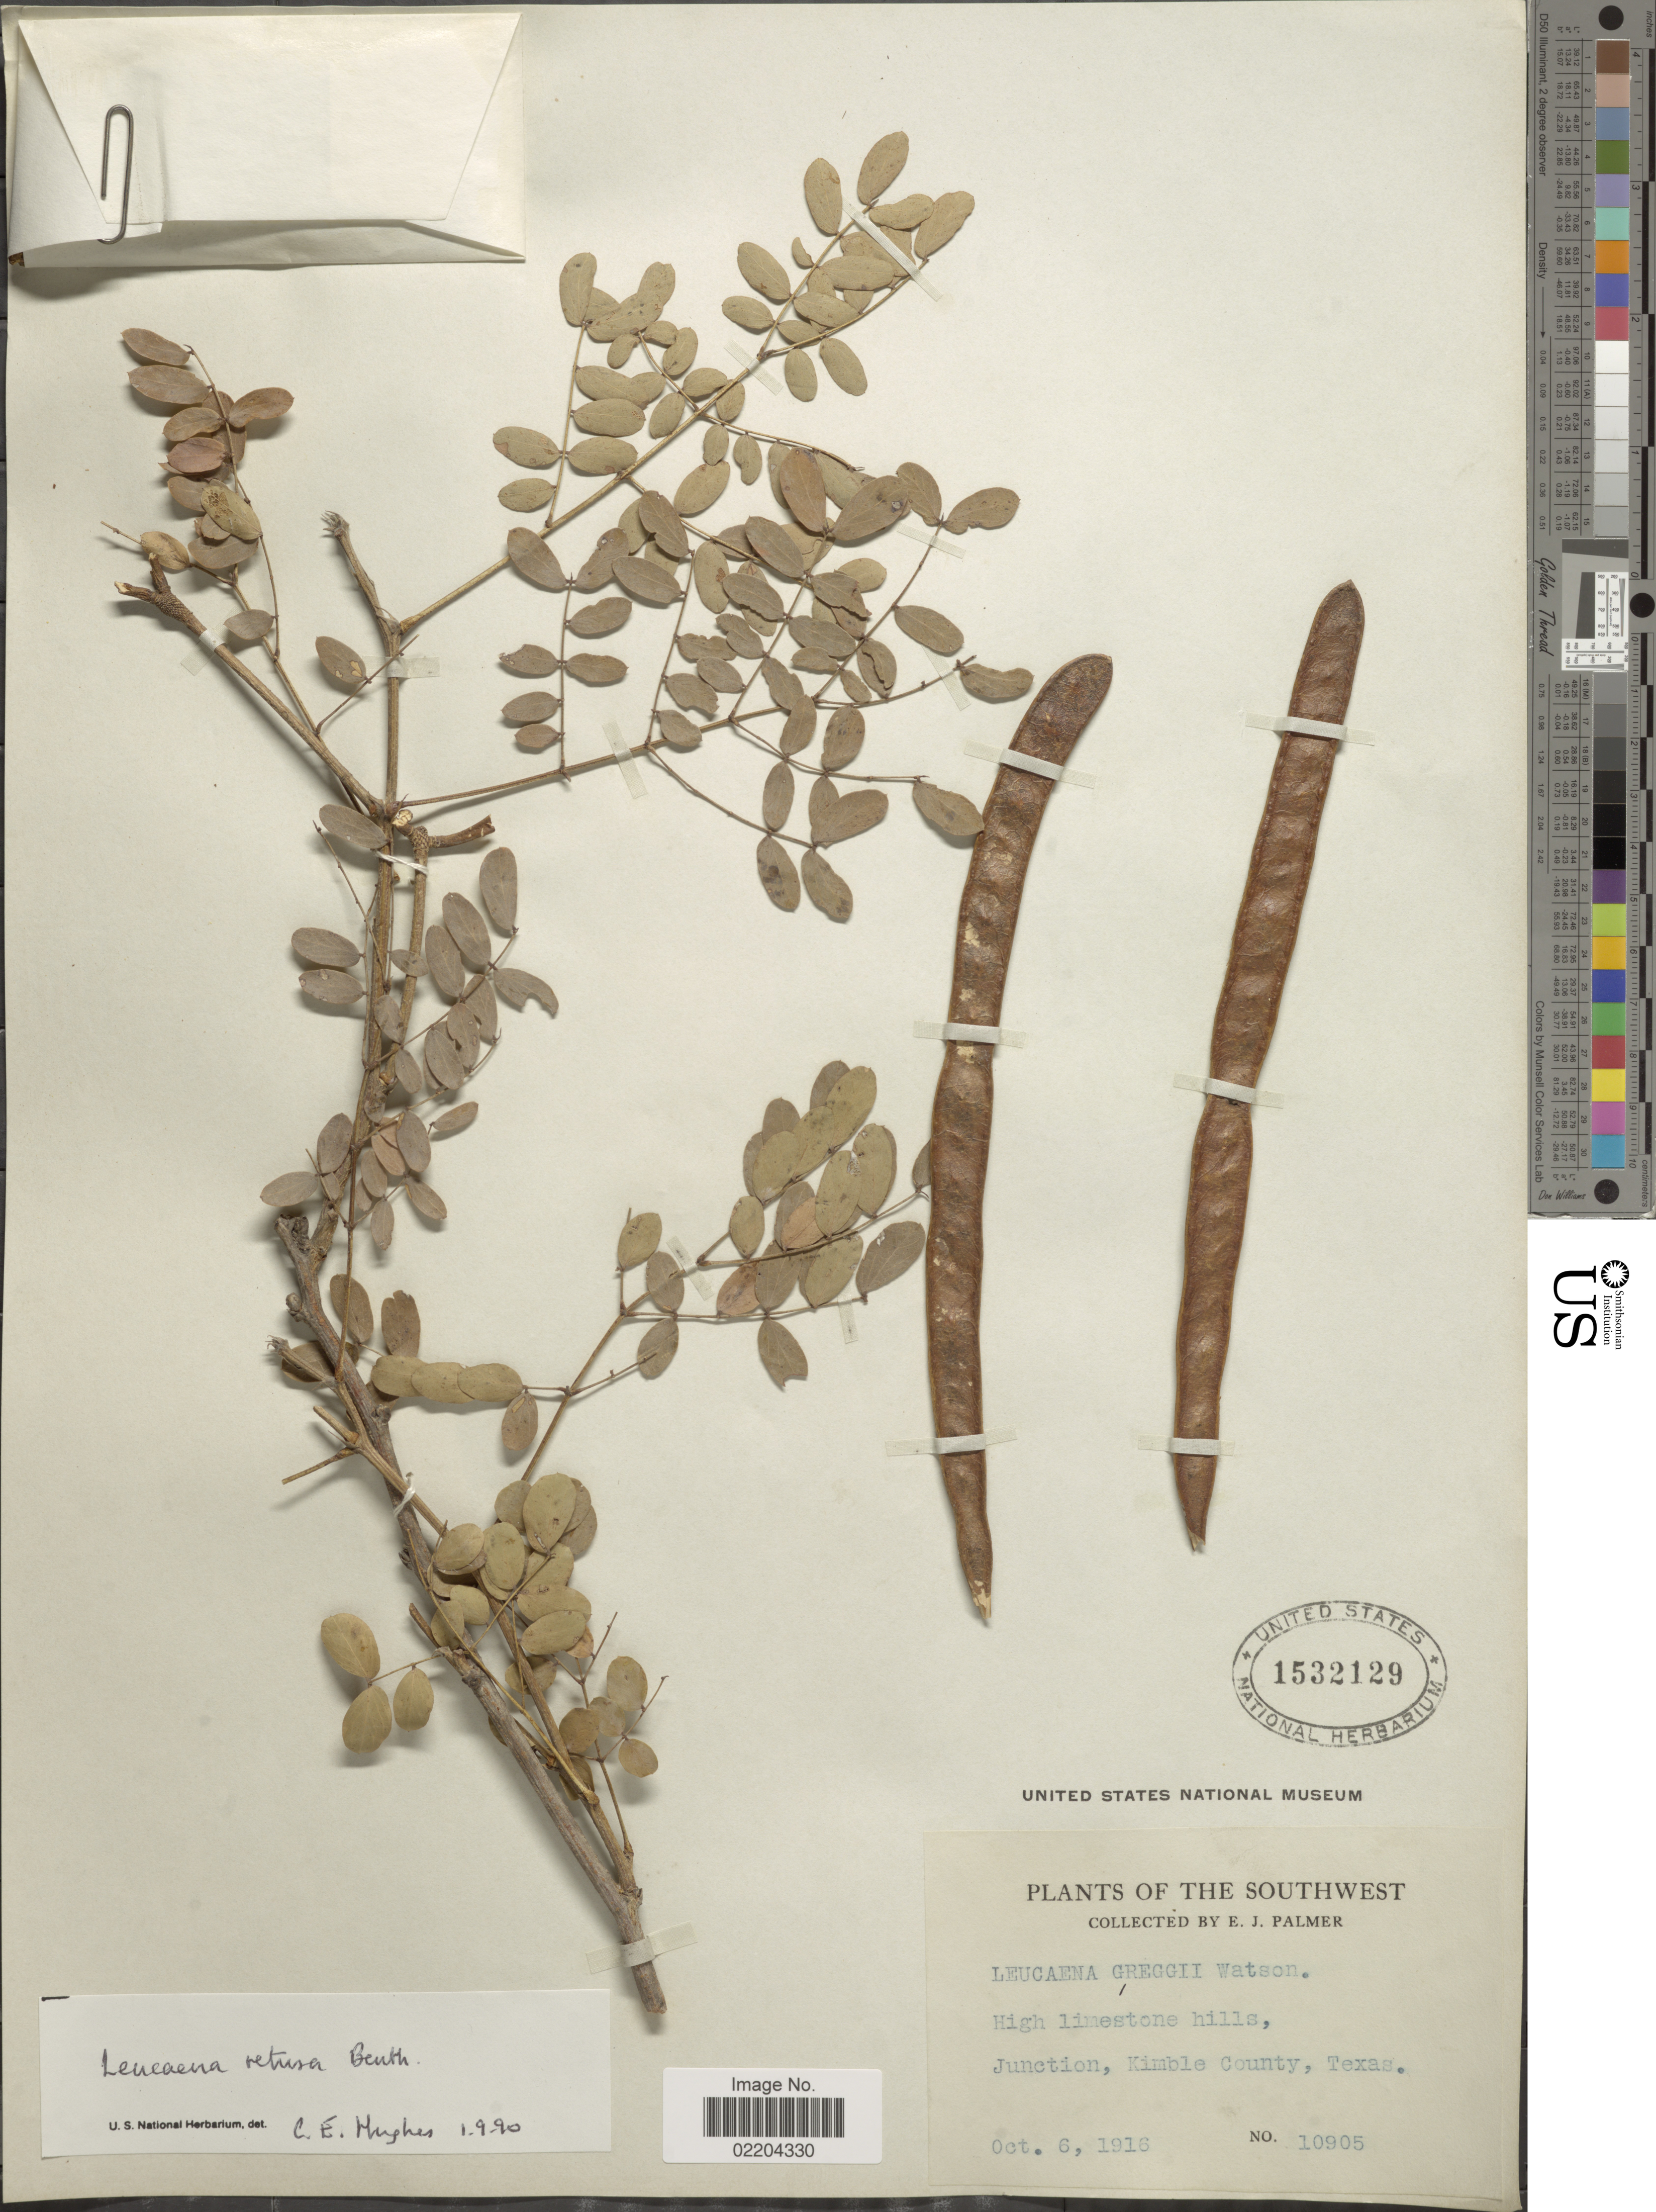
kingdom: Plantae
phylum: Tracheophyta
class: Magnoliopsida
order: Fabales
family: Fabaceae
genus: Leucaena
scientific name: Leucaena retusa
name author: Benth. in A. Gray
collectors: E. J. Palmer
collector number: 10905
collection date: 1916-10-06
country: United States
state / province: Texas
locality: Southwest, High limestone hills. Junction, Kimble County, Texas.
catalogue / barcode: US 1532129